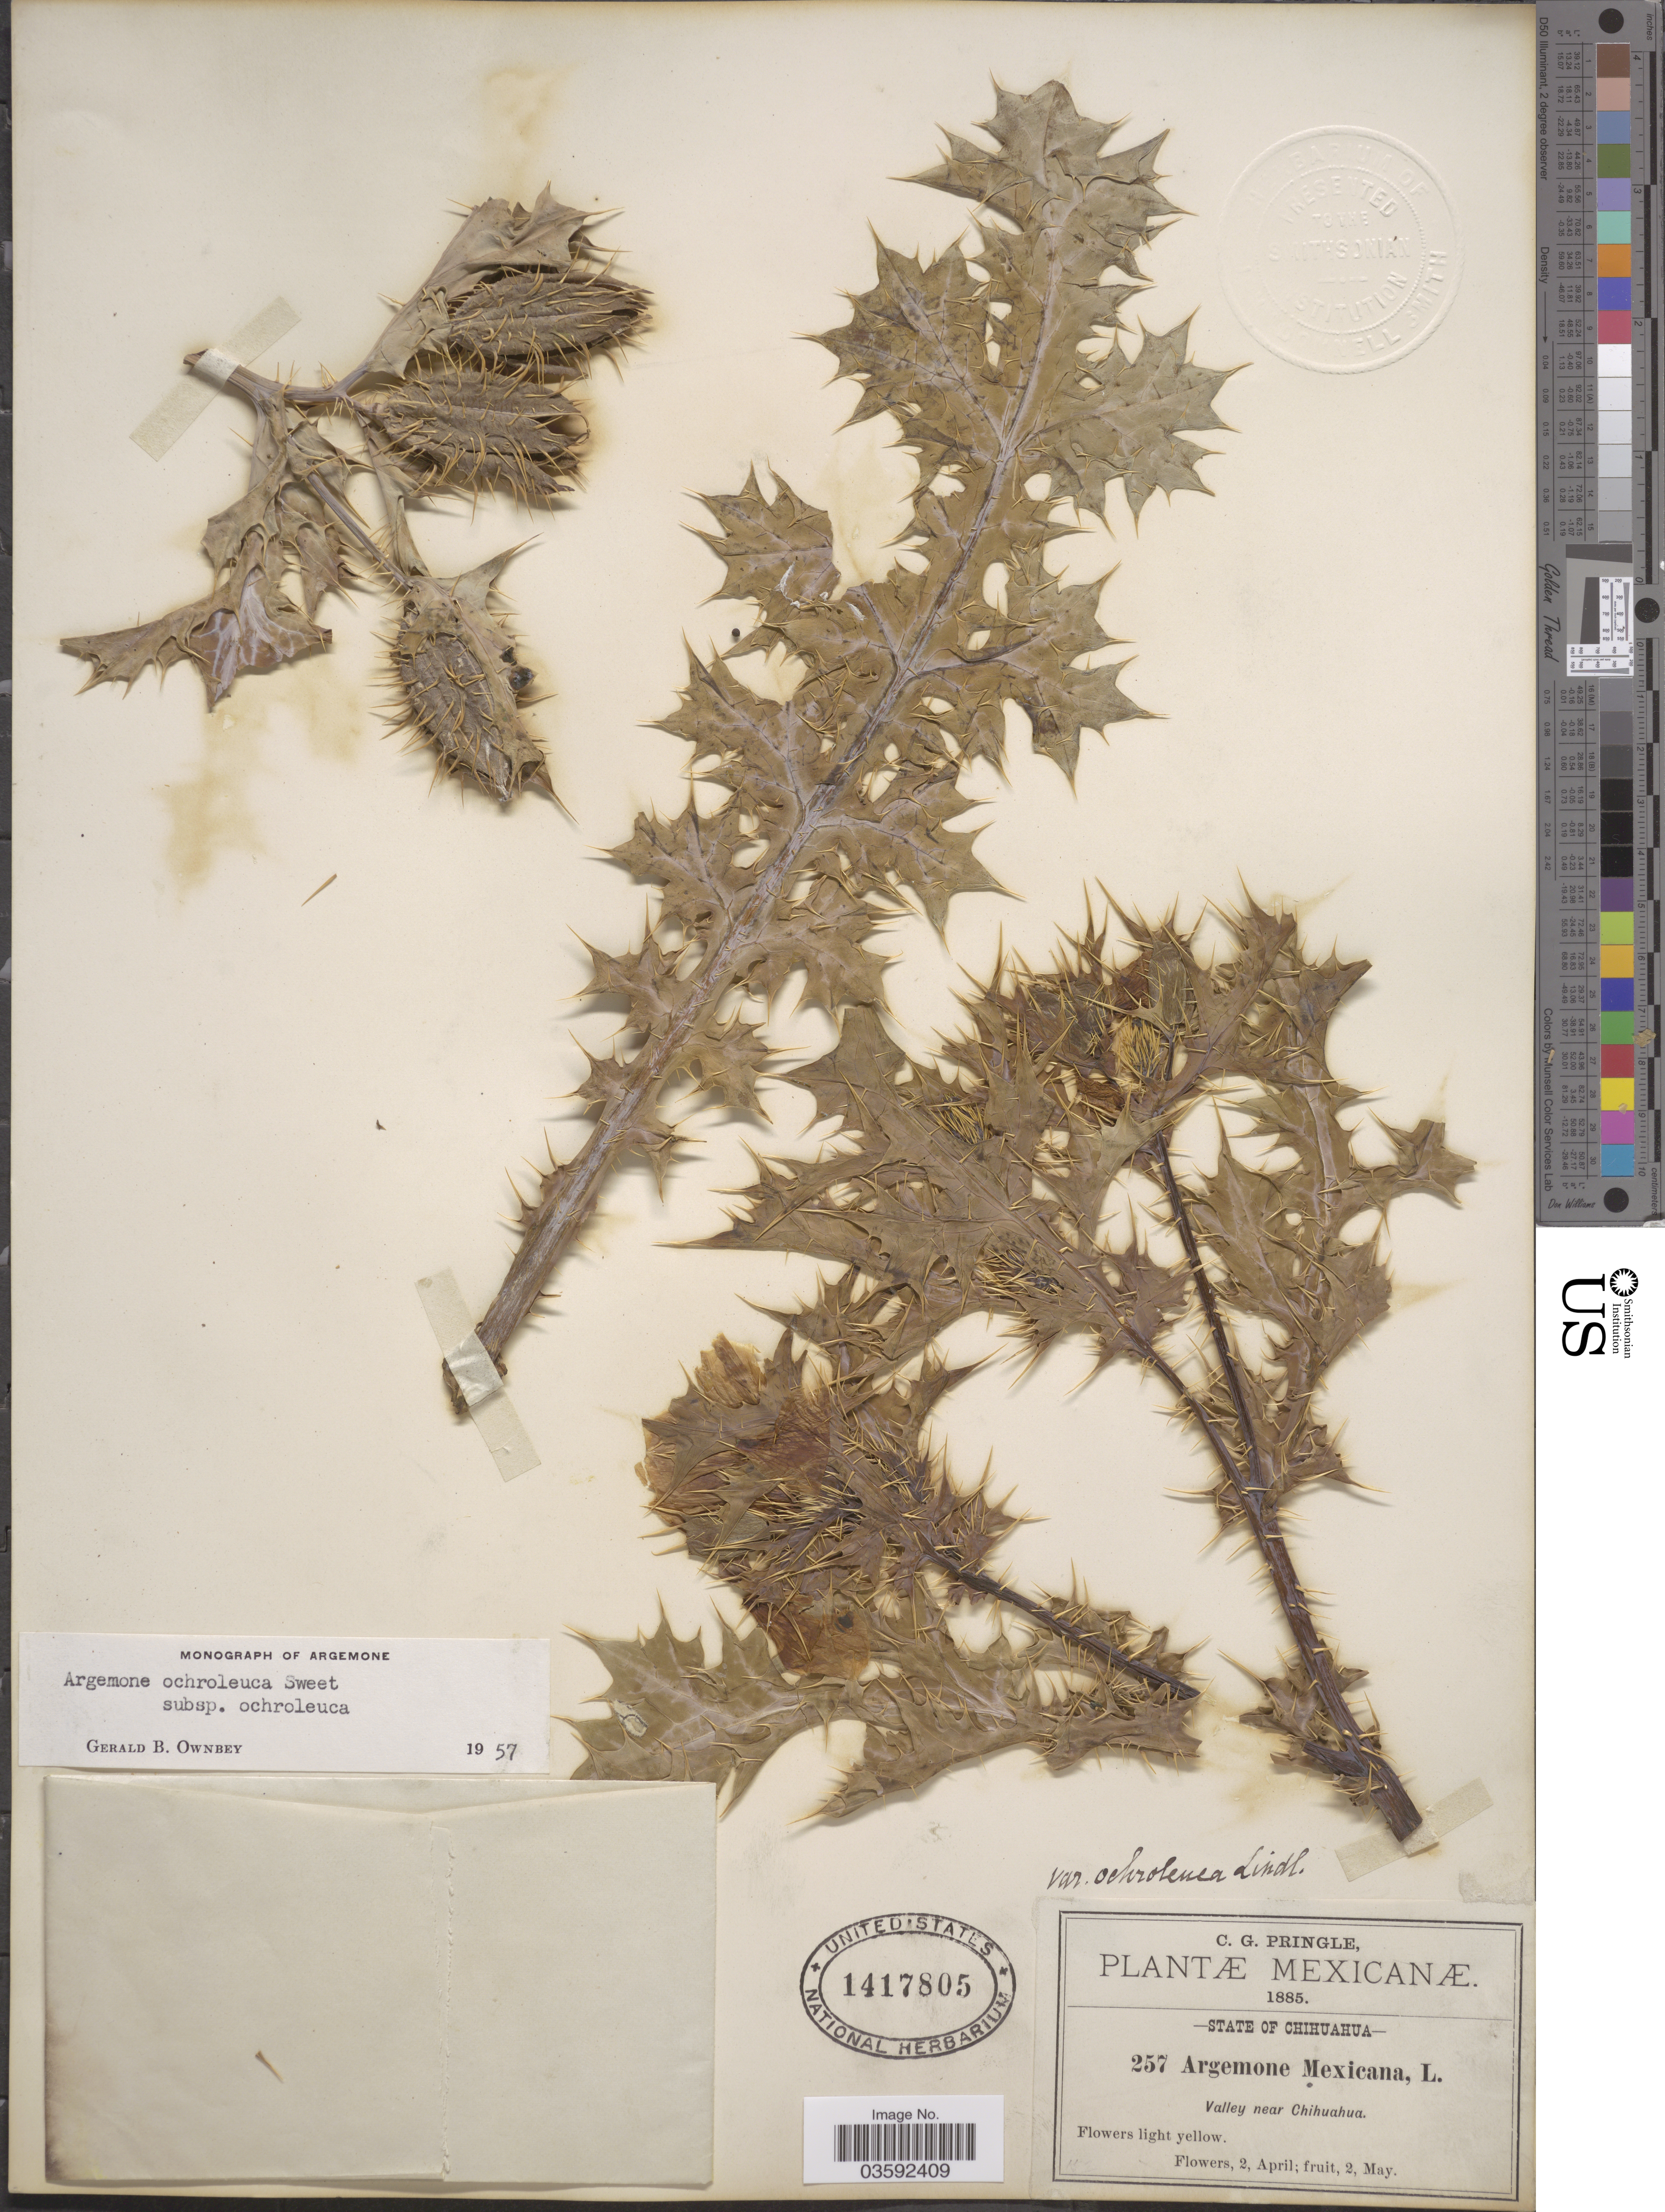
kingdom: Plantae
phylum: Tracheophyta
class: Magnoliopsida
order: Ranunculales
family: Papaveraceae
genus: Argemone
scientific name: Argemone ochroleuca subsp. ochroleuca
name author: Sweet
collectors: C. G. Pringle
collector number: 257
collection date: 1885-04-02/1885-05-02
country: Mexico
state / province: Chihuahua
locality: Valley near Chihuahua.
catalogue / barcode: US 1417805